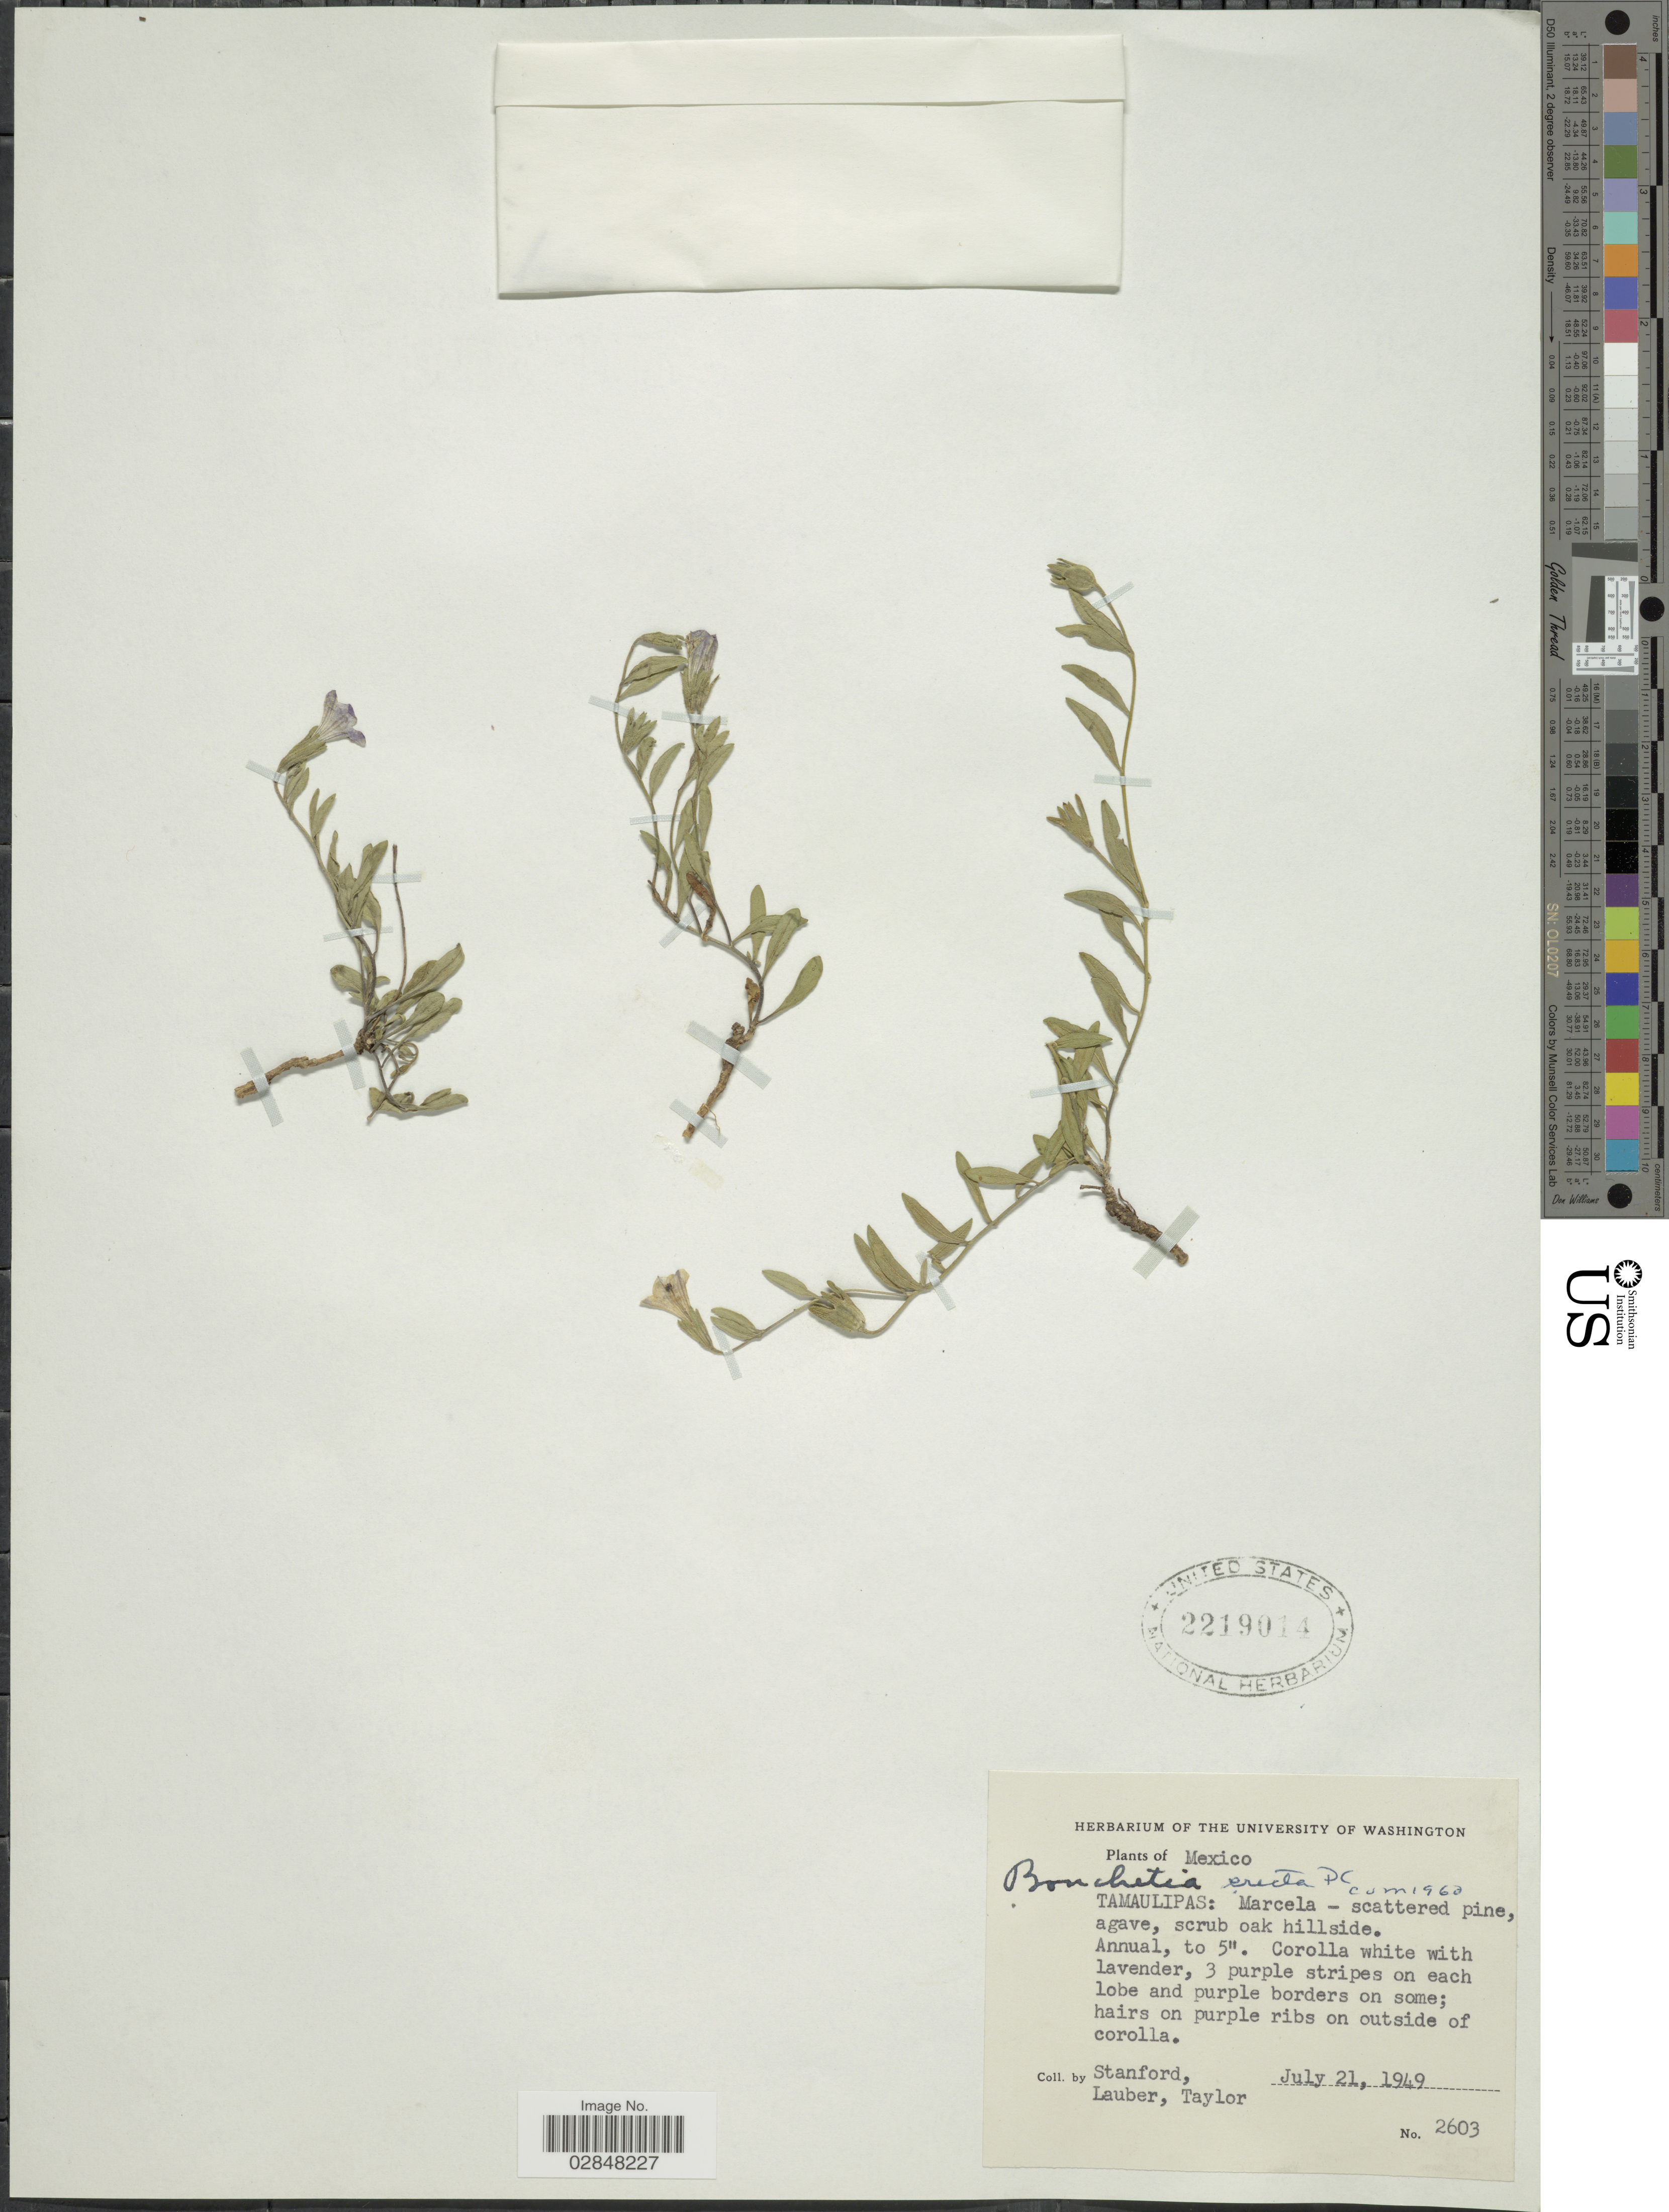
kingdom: Plantae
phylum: Tracheophyta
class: Magnoliopsida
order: Solanales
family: Solanaceae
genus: Bouchetia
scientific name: Bouchetia erecta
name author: DC.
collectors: -. Stanford, -. Lauber & -. Taylor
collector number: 2603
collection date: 1949-07-21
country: Mexico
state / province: Tamaulipas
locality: Marcela.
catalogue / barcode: US 2219014